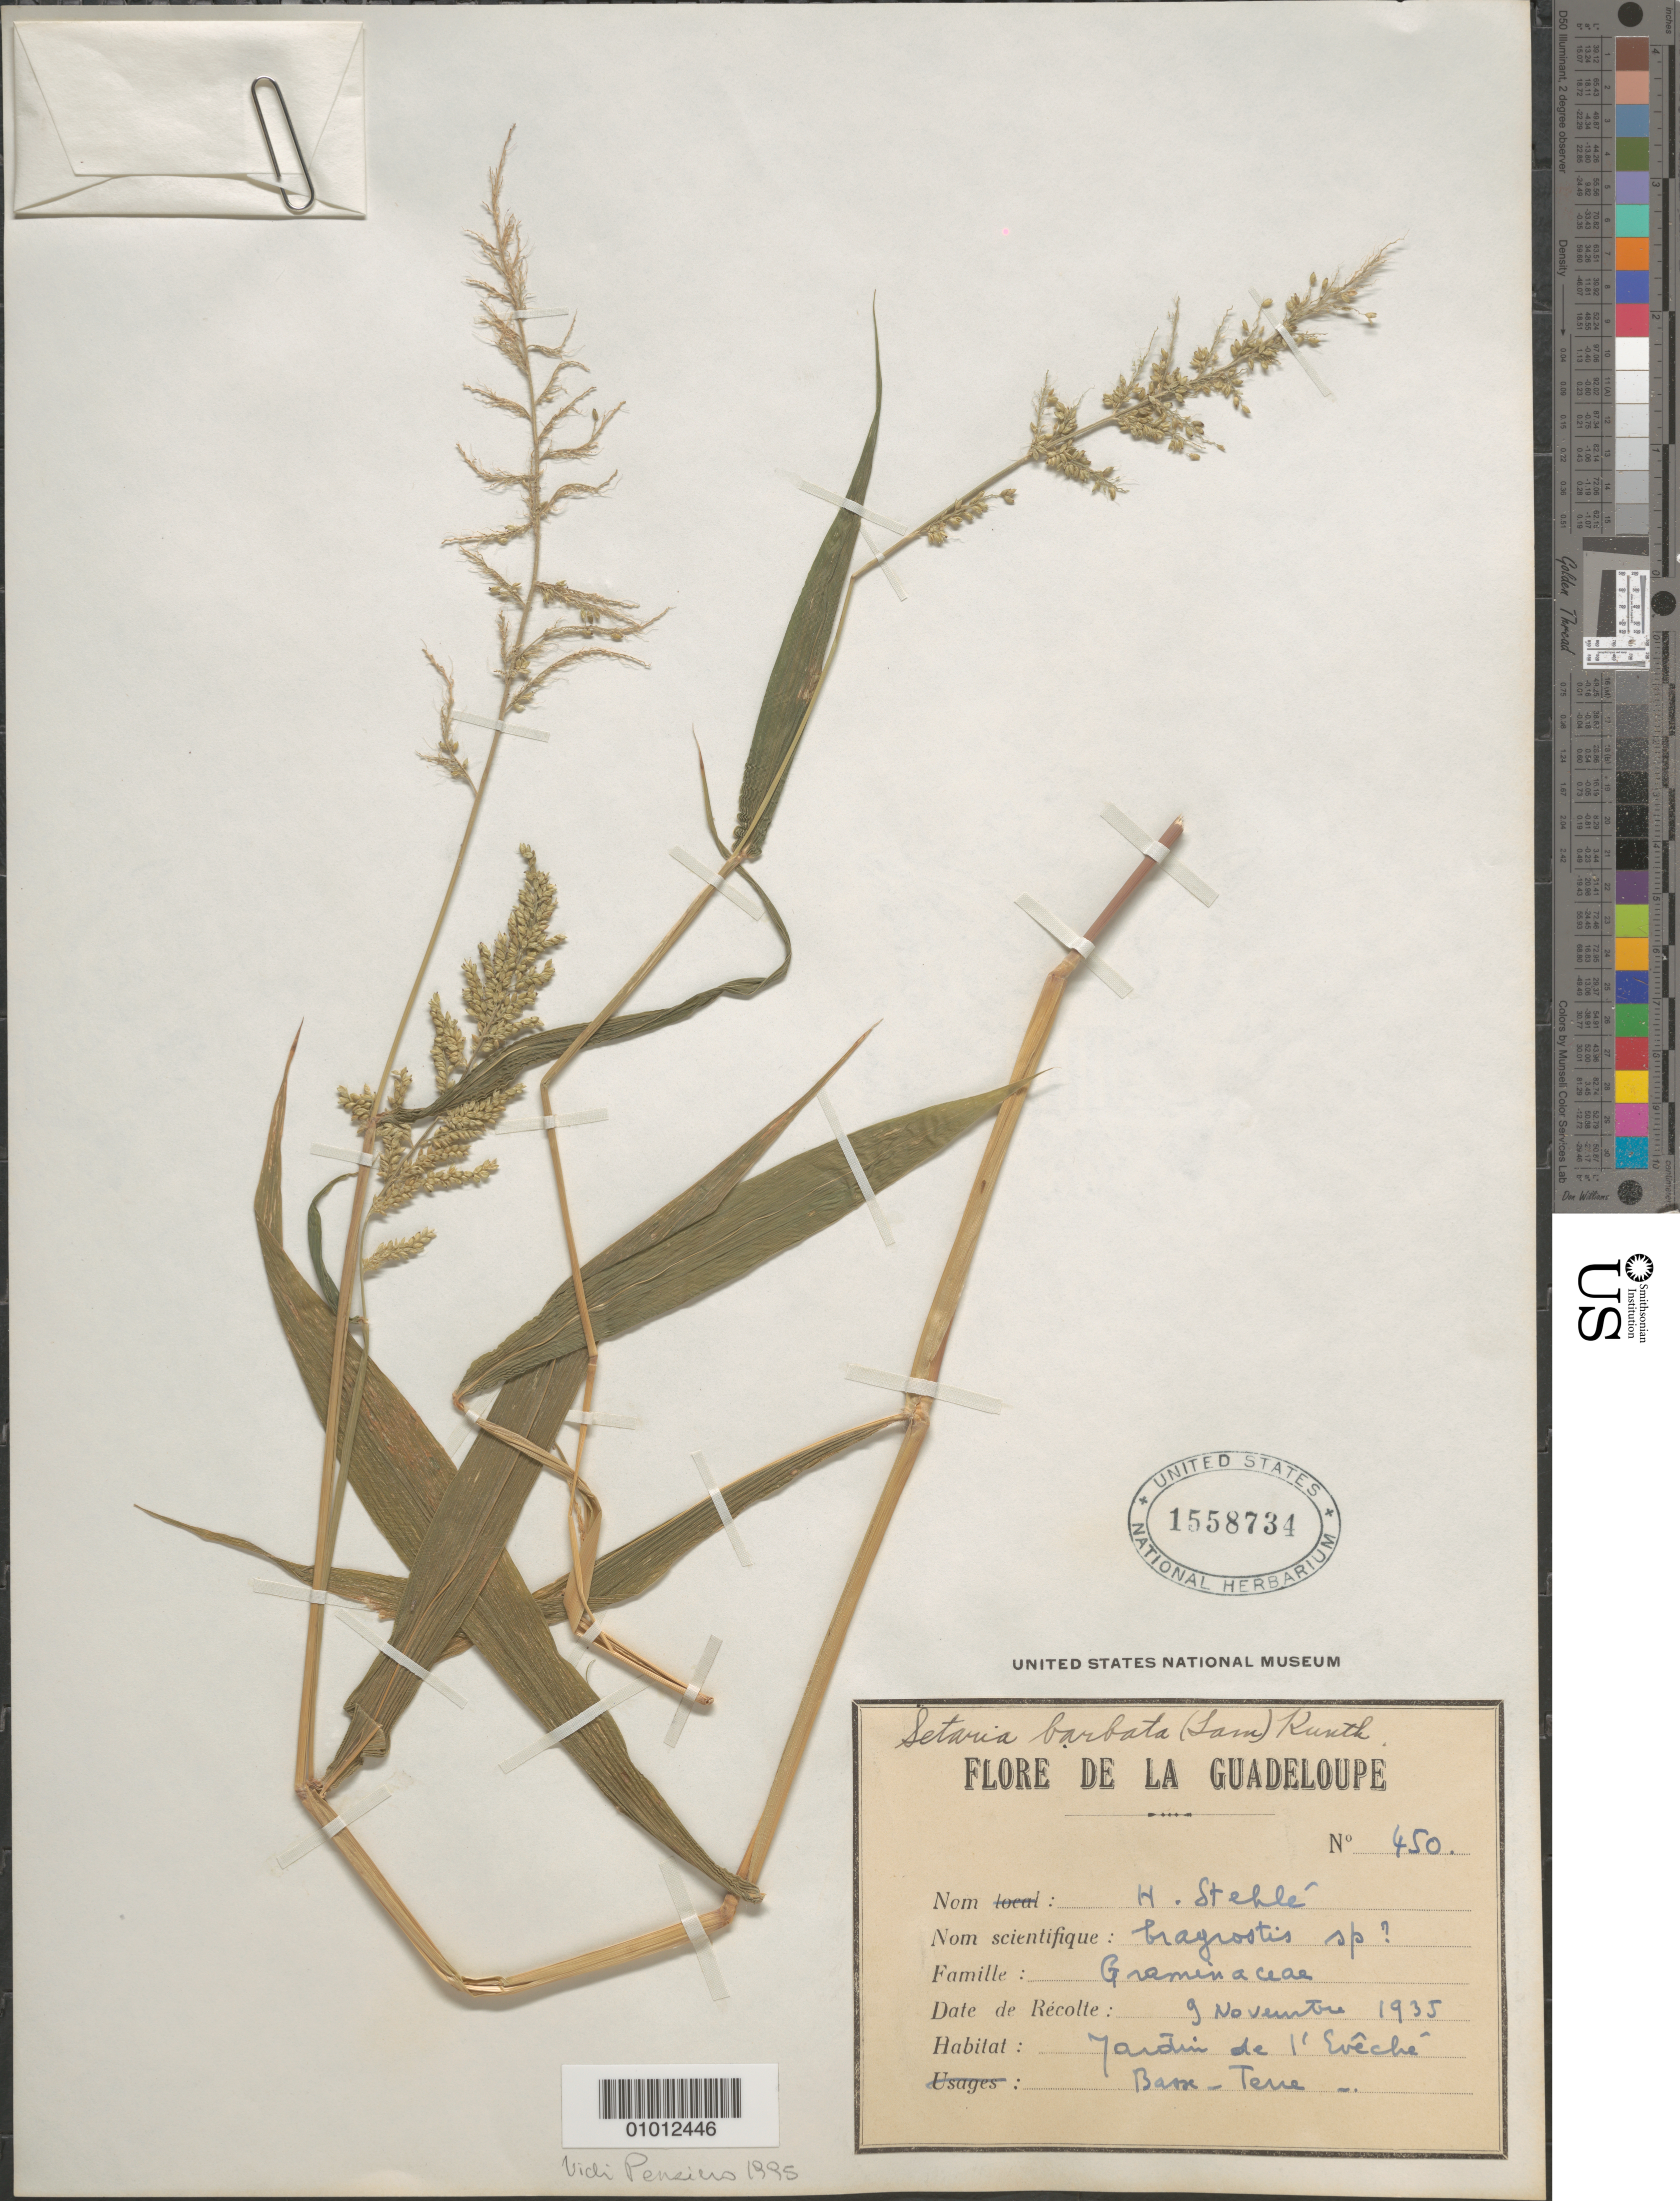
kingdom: Plantae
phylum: Tracheophyta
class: Liliopsida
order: Poales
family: Poaceae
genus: Setaria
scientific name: Setaria barbata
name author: (Lam.) Kunth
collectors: H. Stehlé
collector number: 450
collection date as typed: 09 Nov 1935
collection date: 1935-11-09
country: Guadeloupe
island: Basse Terre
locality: Basse-Terre, Jardin de l'Eveche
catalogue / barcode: US 1558734